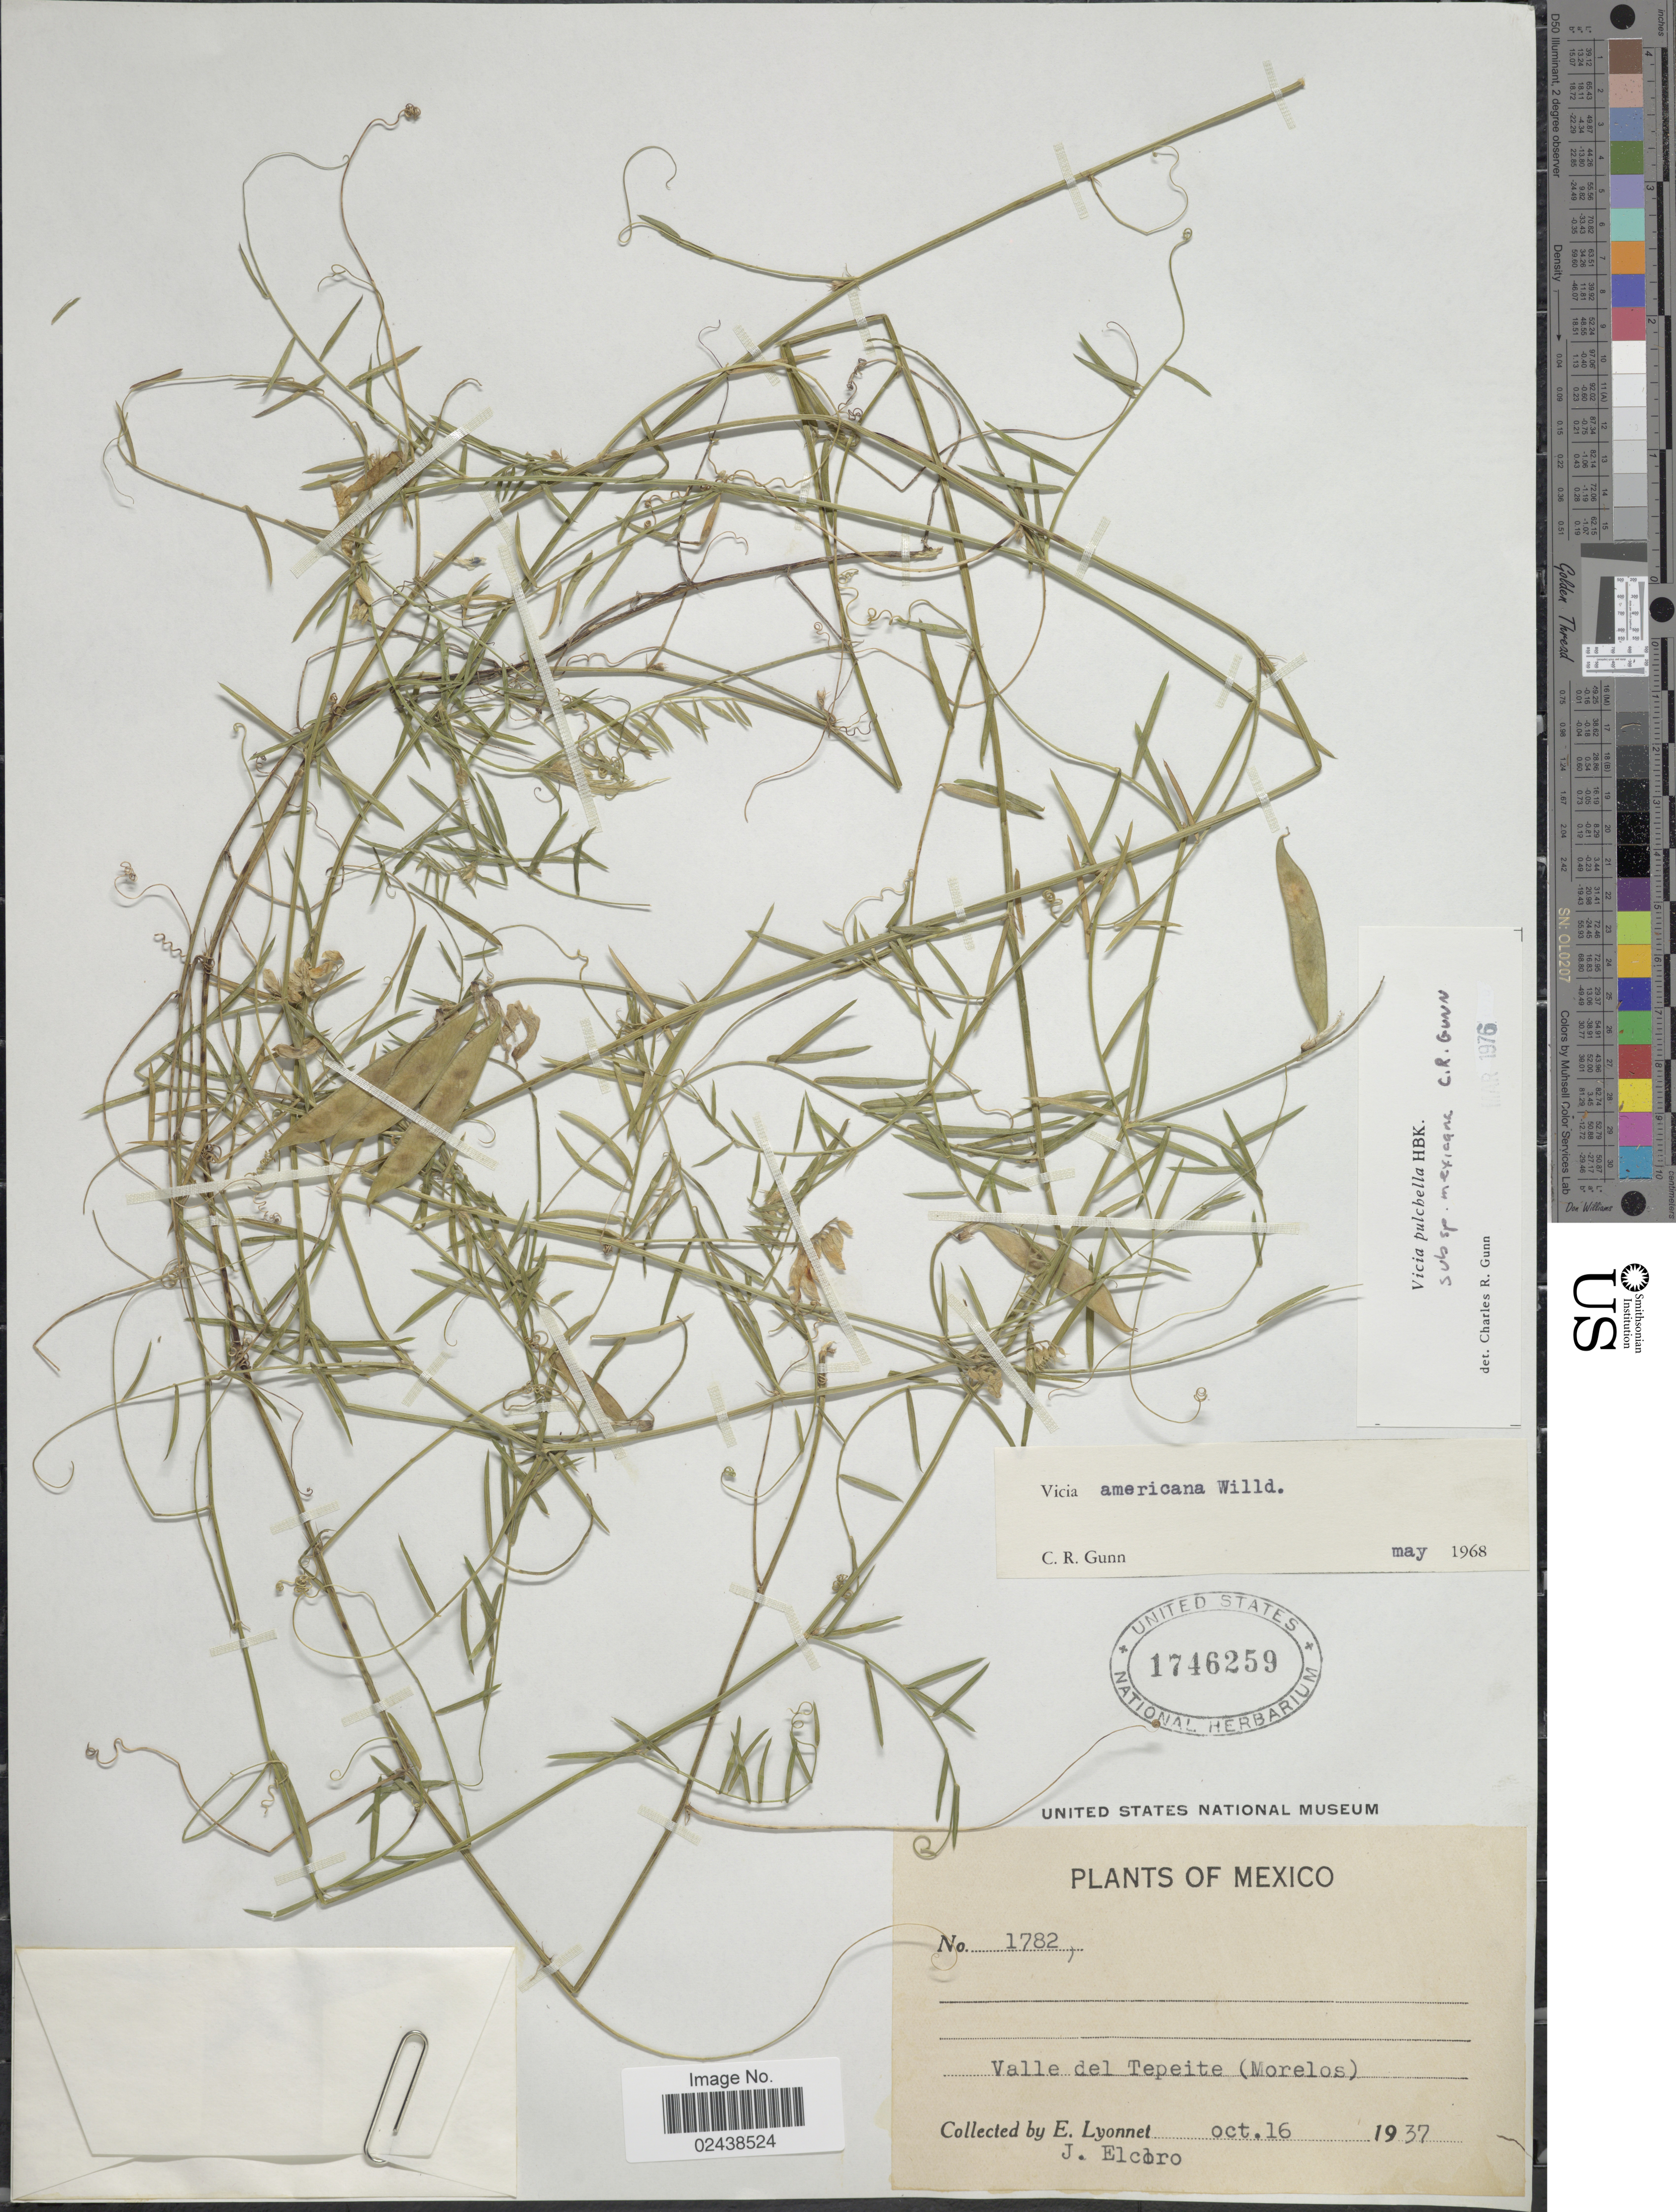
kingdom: Plantae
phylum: Tracheophyta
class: Magnoliopsida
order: Fabales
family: Fabaceae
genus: Vicia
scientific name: Vicia pulchella subsp. mexicana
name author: (Hemsl.) C.R. Gunn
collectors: E. Lyonnet & J. Elcoro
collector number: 1782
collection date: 1937-10-16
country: Mexico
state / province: Morelos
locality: Valle del Tepeite.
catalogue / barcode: US 1746259